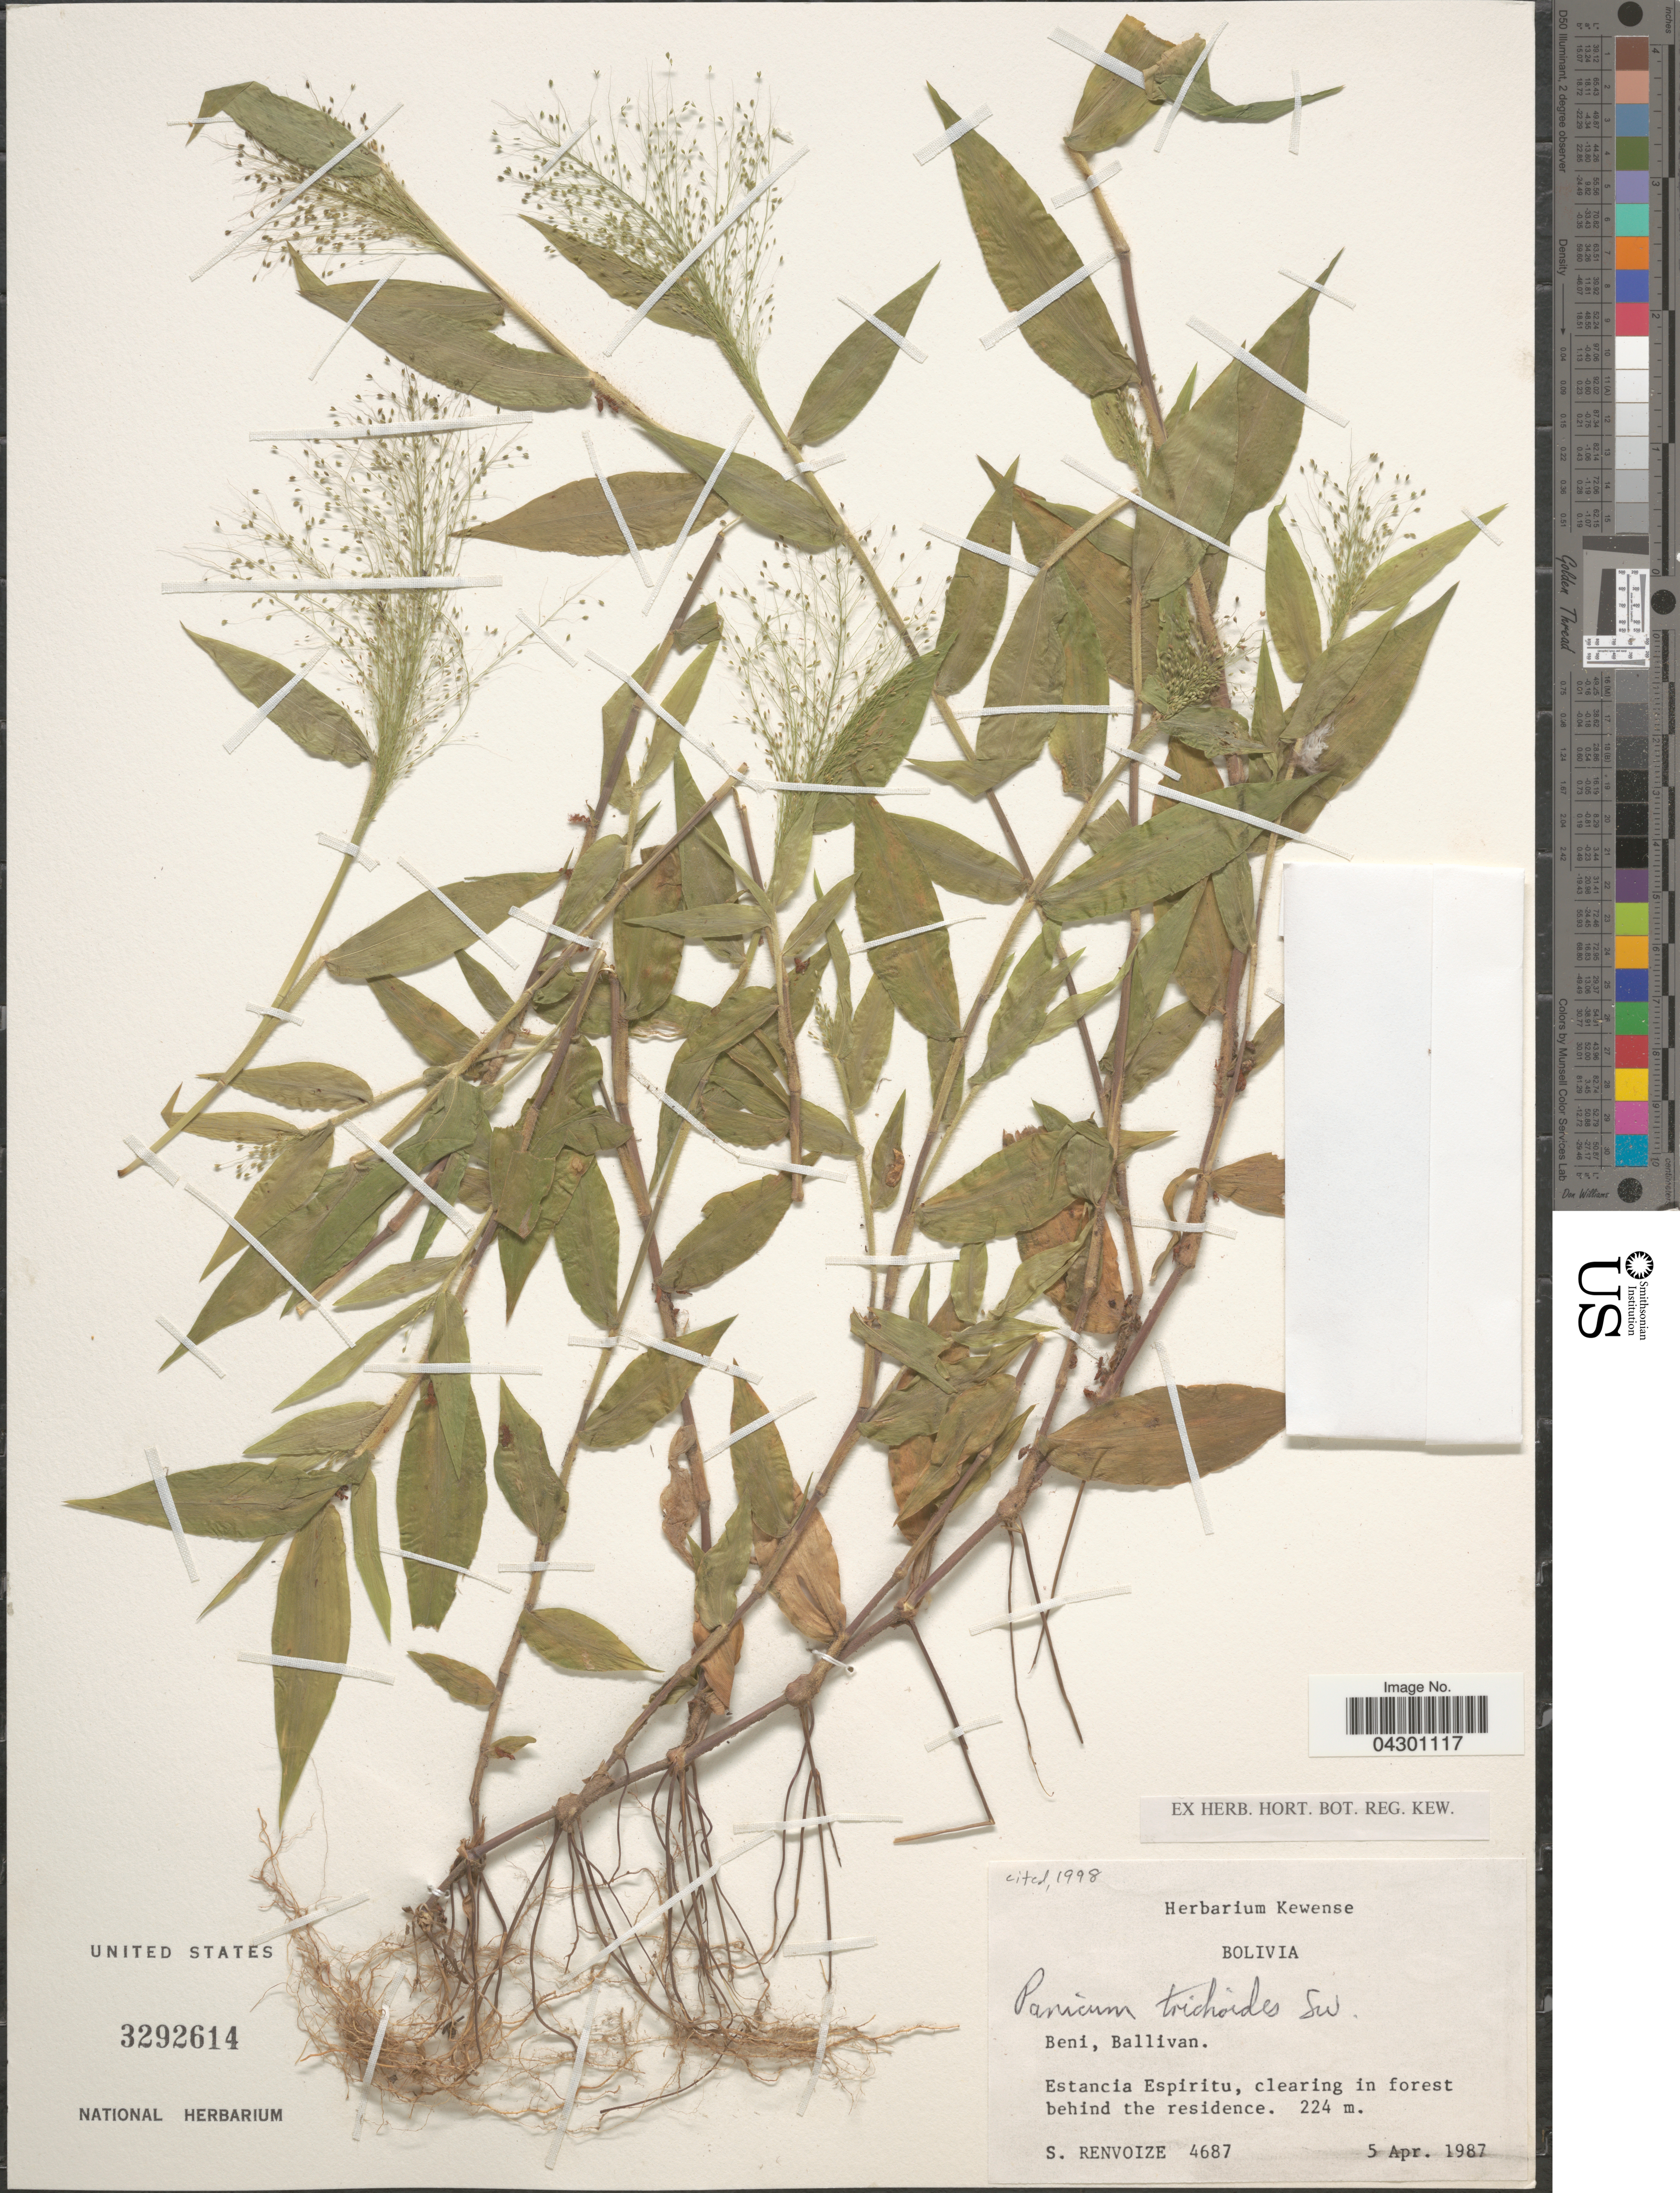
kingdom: Plantae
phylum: Tracheophyta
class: Liliopsida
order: Poales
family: Poaceae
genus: Panicum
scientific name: Panicum trichoides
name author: Sw.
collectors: S. A. Renvoize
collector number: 4687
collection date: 1987-04-05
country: Bolivia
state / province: Beni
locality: Ballivan. Estancia Espiritu, clearing in forest behind the residence.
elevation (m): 224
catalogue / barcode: US 3292614